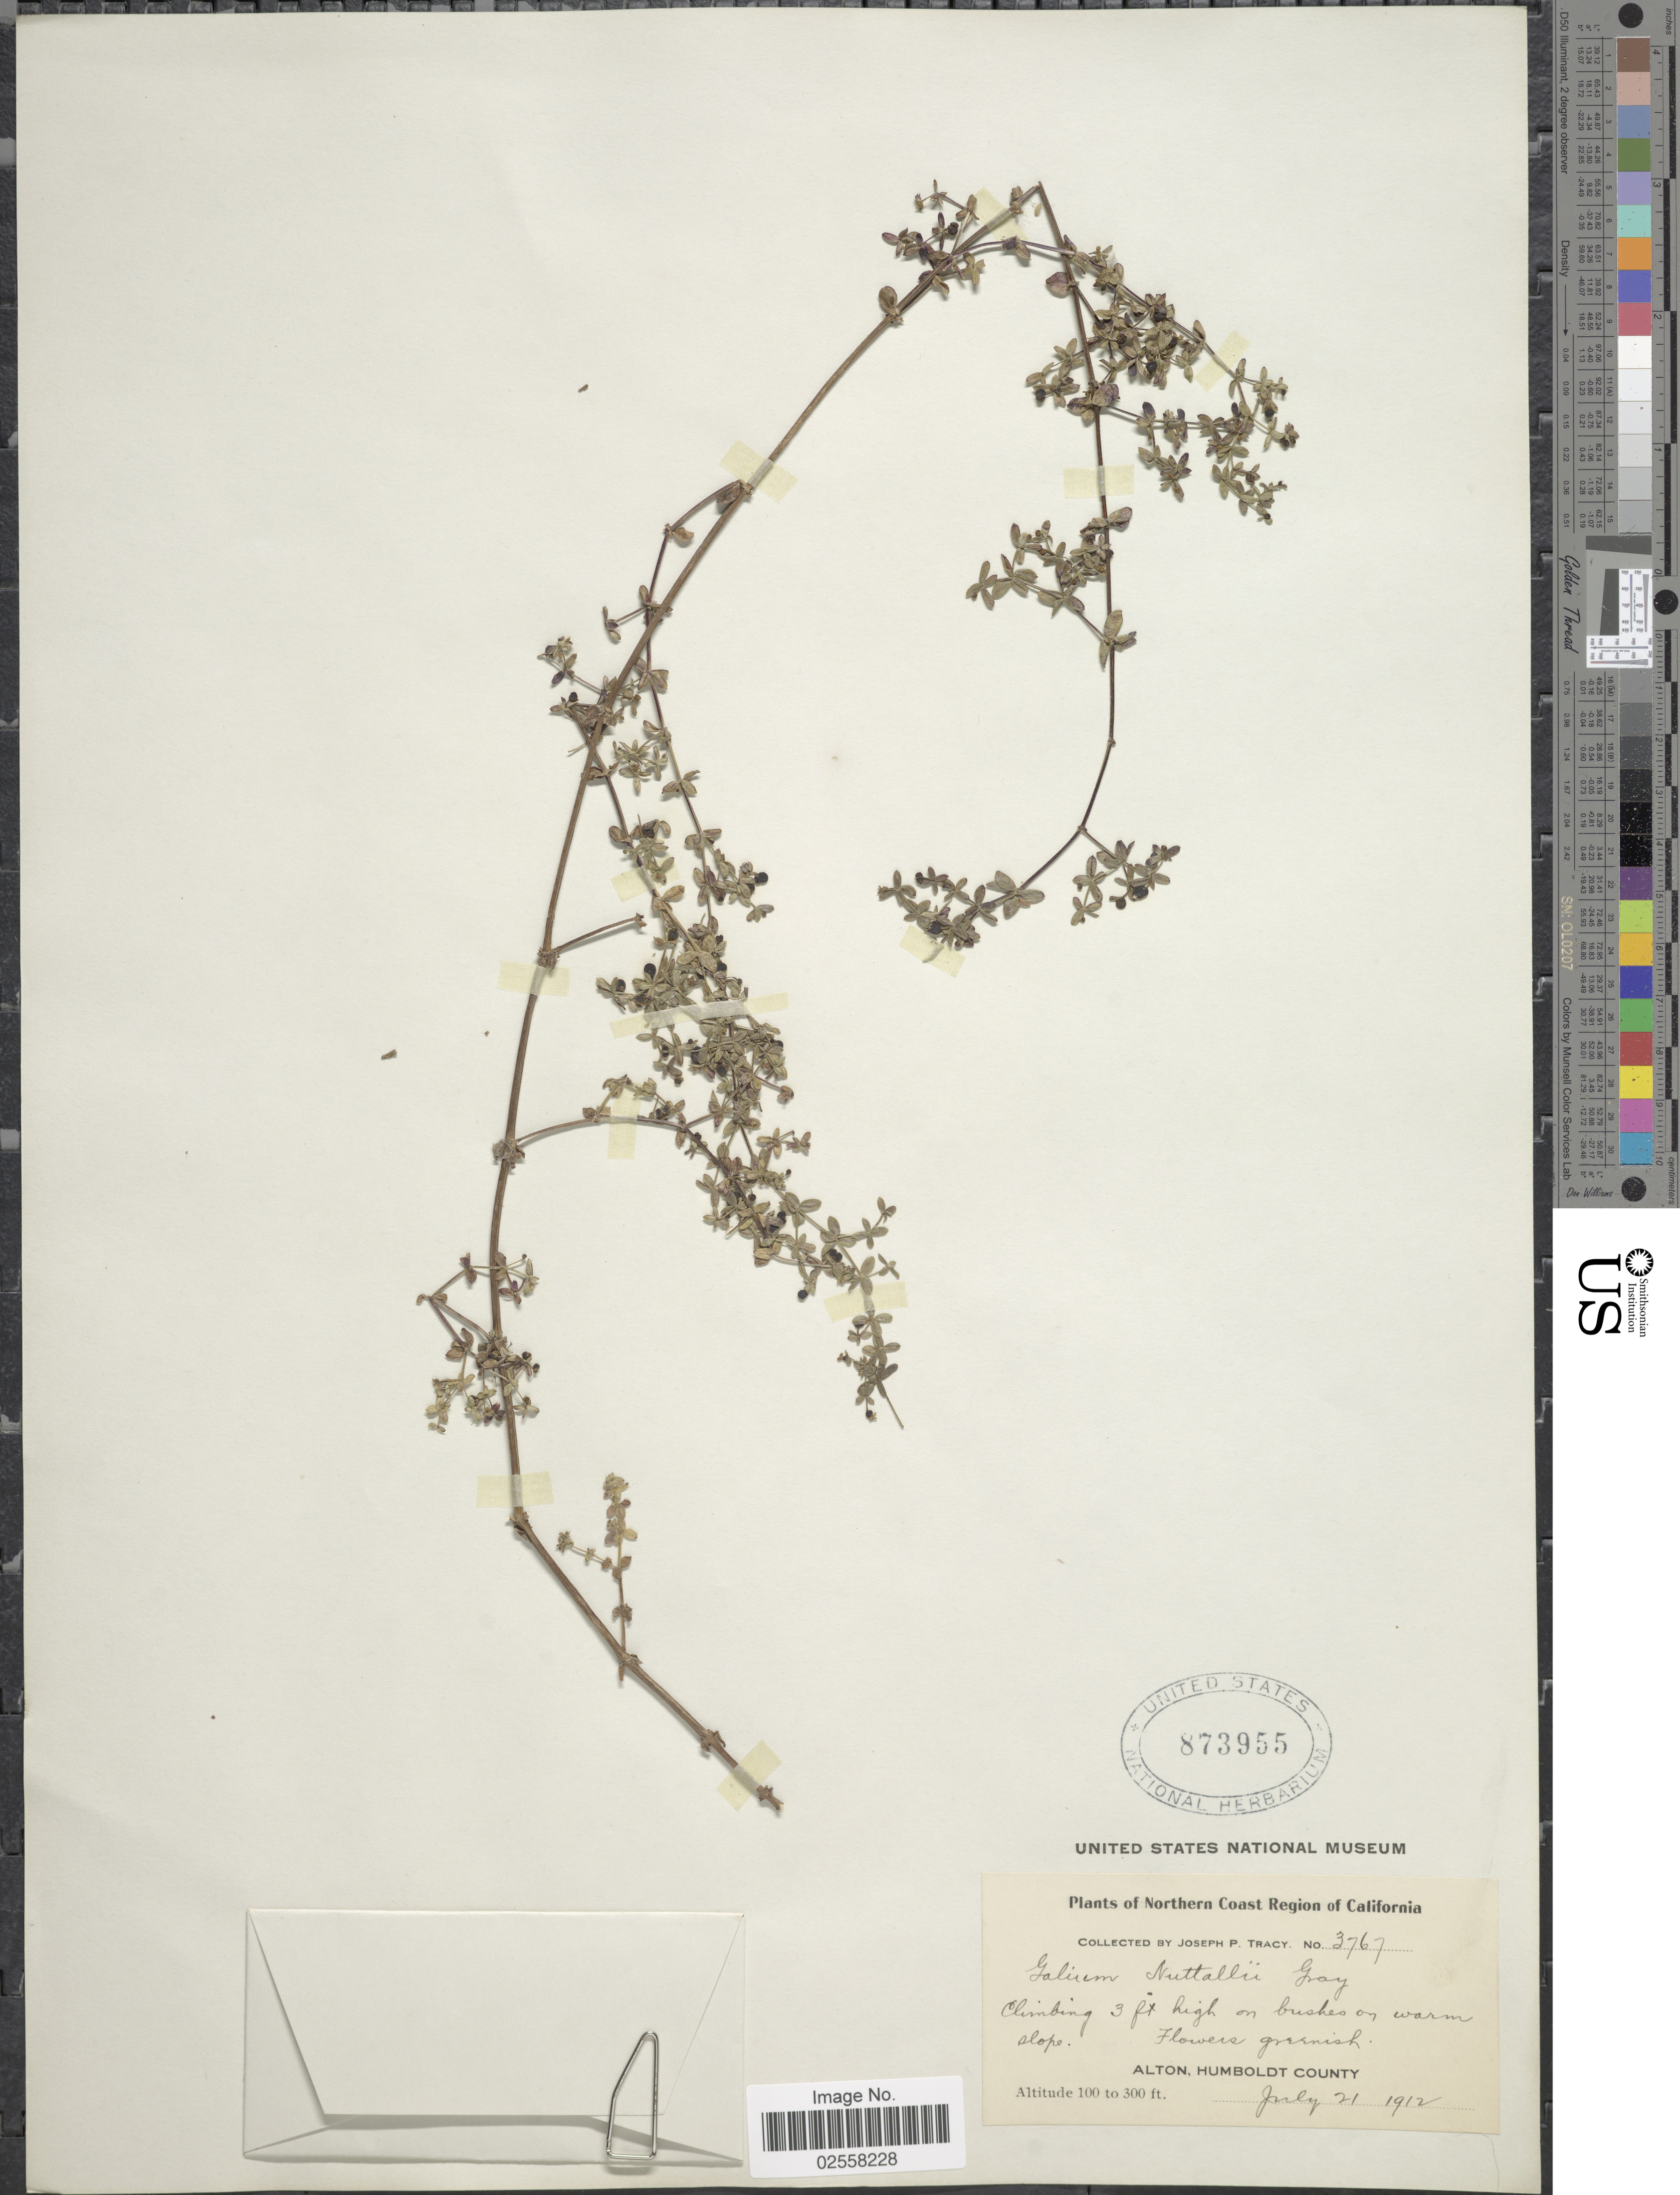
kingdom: Plantae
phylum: Tracheophyta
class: Magnoliopsida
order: Gentianales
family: Rubiaceae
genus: Galium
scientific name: Galium nuttallii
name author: A. Gray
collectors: J. Tracy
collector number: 3767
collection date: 1912-07-21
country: United States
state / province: California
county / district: Humboldt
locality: Northern Coast Region, Alton, Humboldt County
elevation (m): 30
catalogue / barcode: US 873955